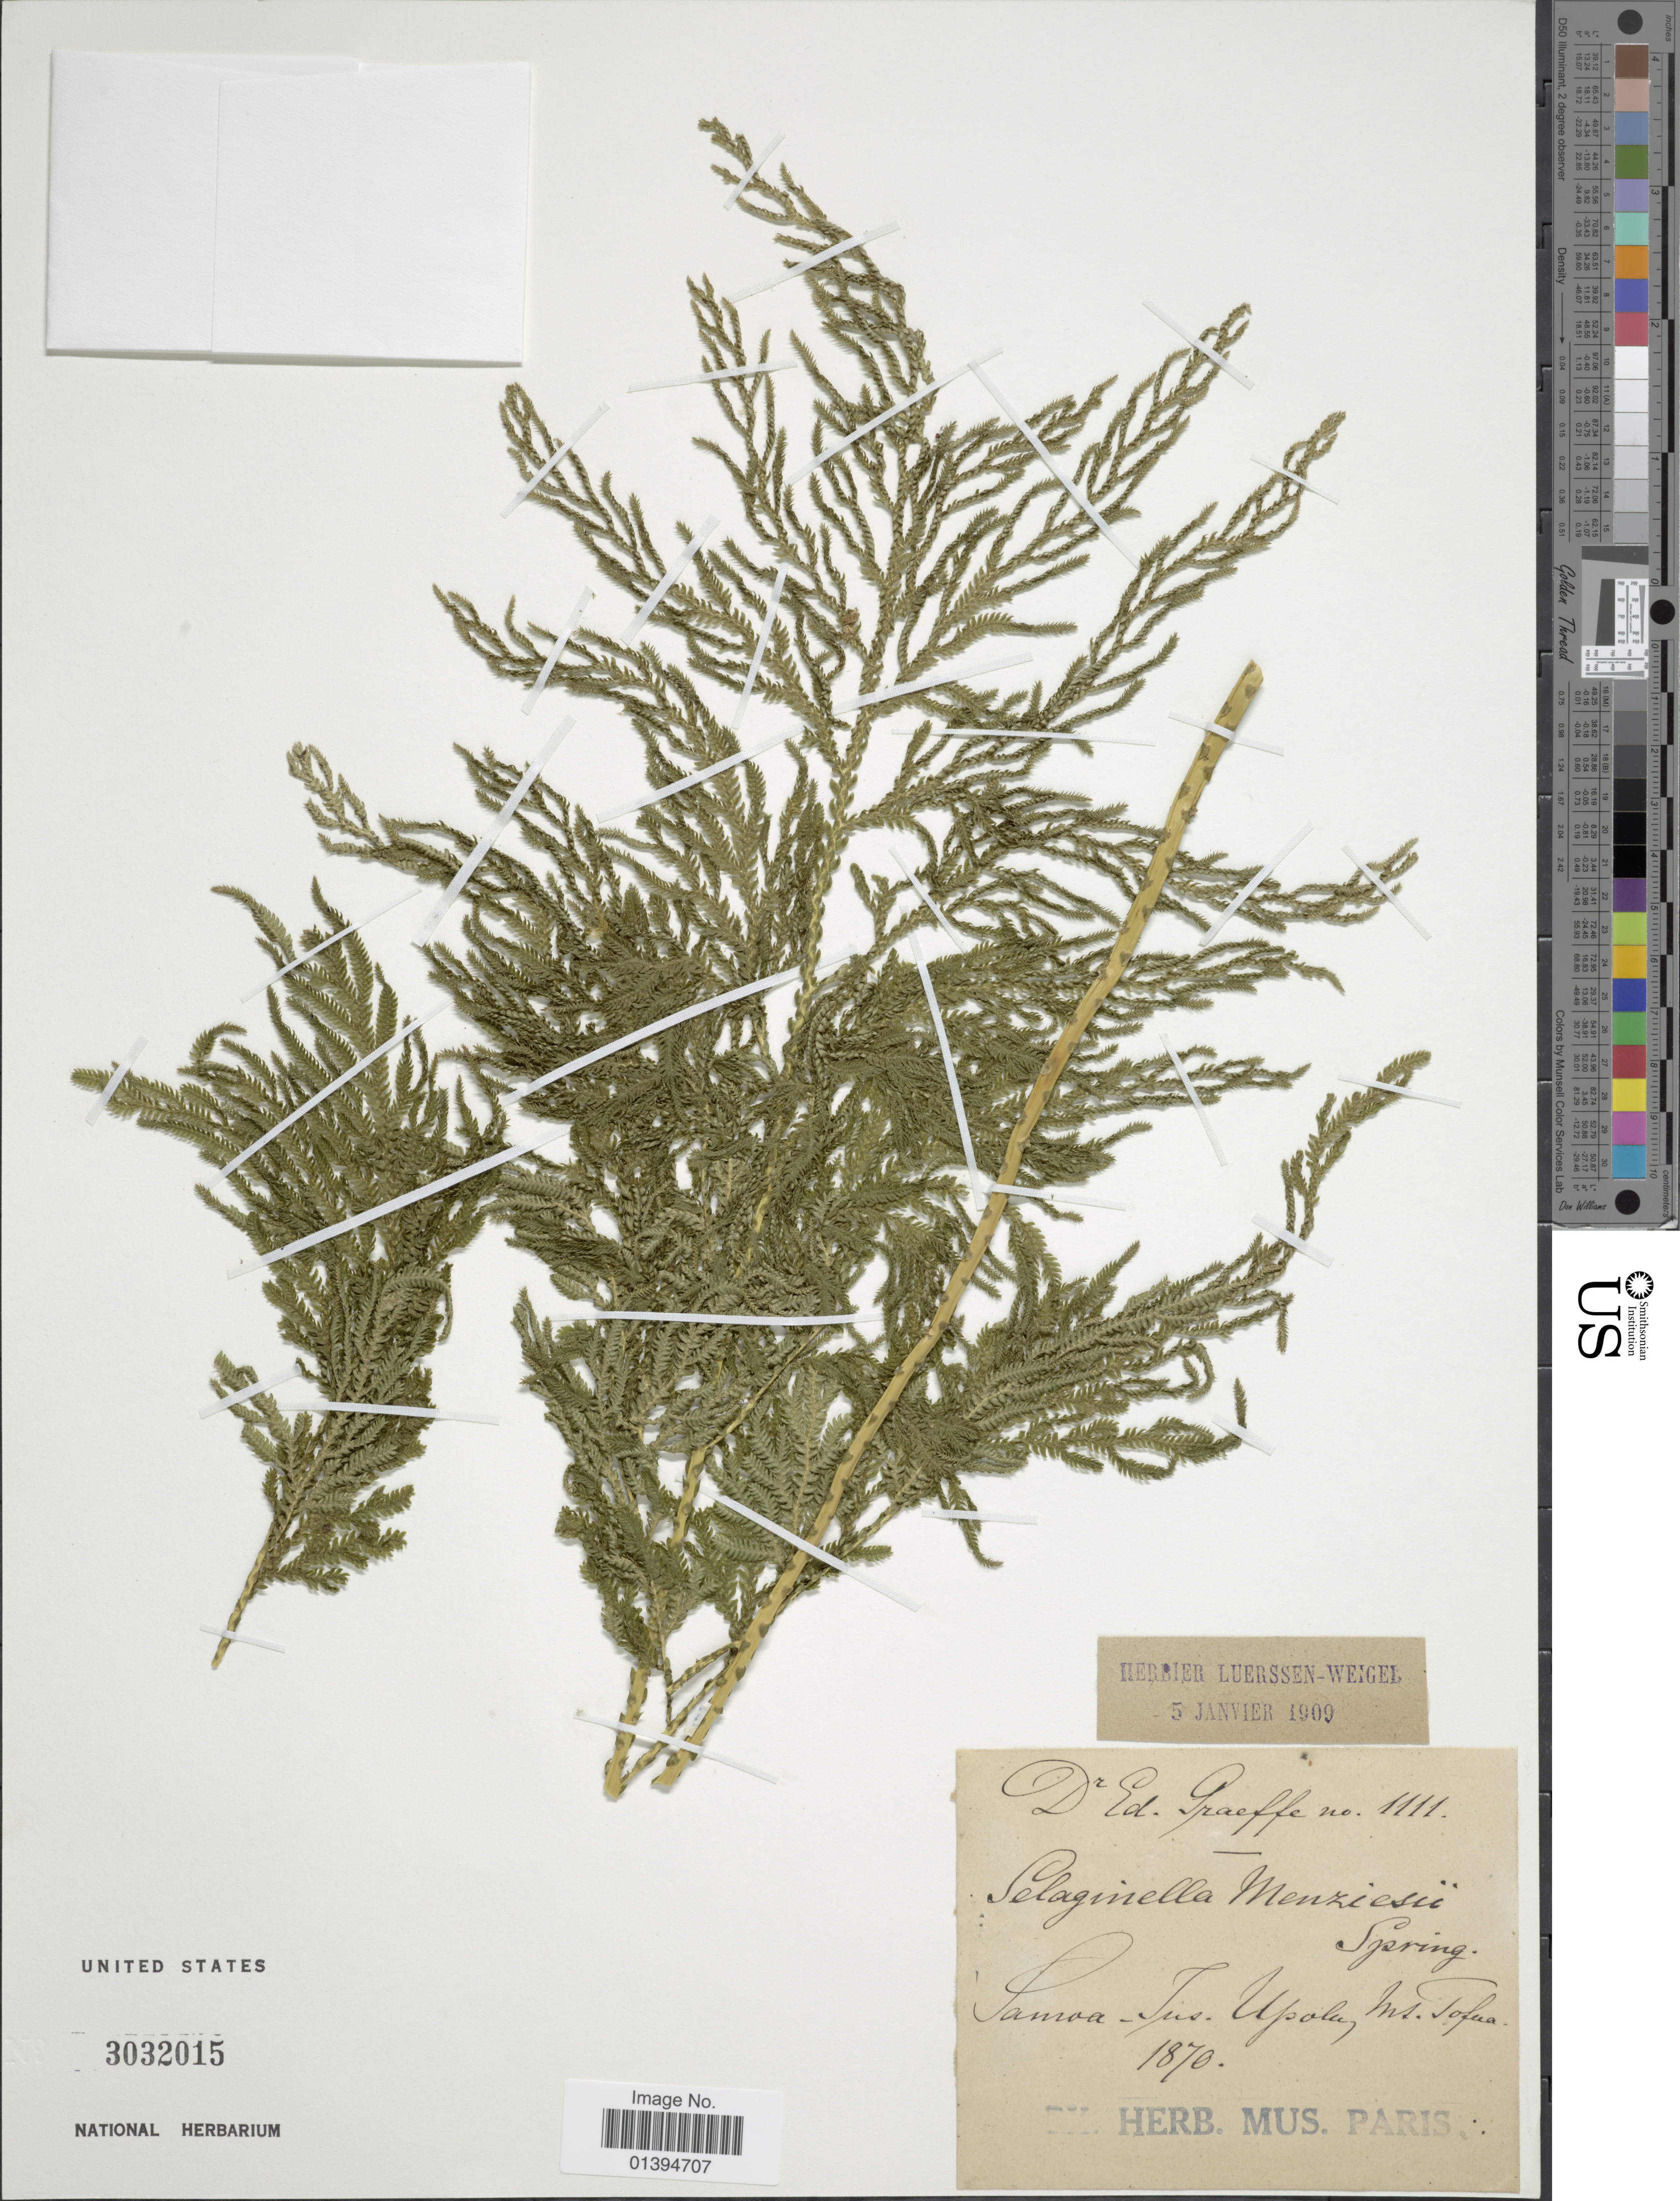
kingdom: Plantae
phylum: Tracheophyta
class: Lycopodiopsida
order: Selaginellales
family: Selaginellaceae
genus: Selaginella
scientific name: Selaginella reineckei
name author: Hieron.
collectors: ex herb. Mus. Paris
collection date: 1870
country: Samoa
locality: Ins. Upolu, Mt. Tofua [interpreted]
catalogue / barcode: US 3032015